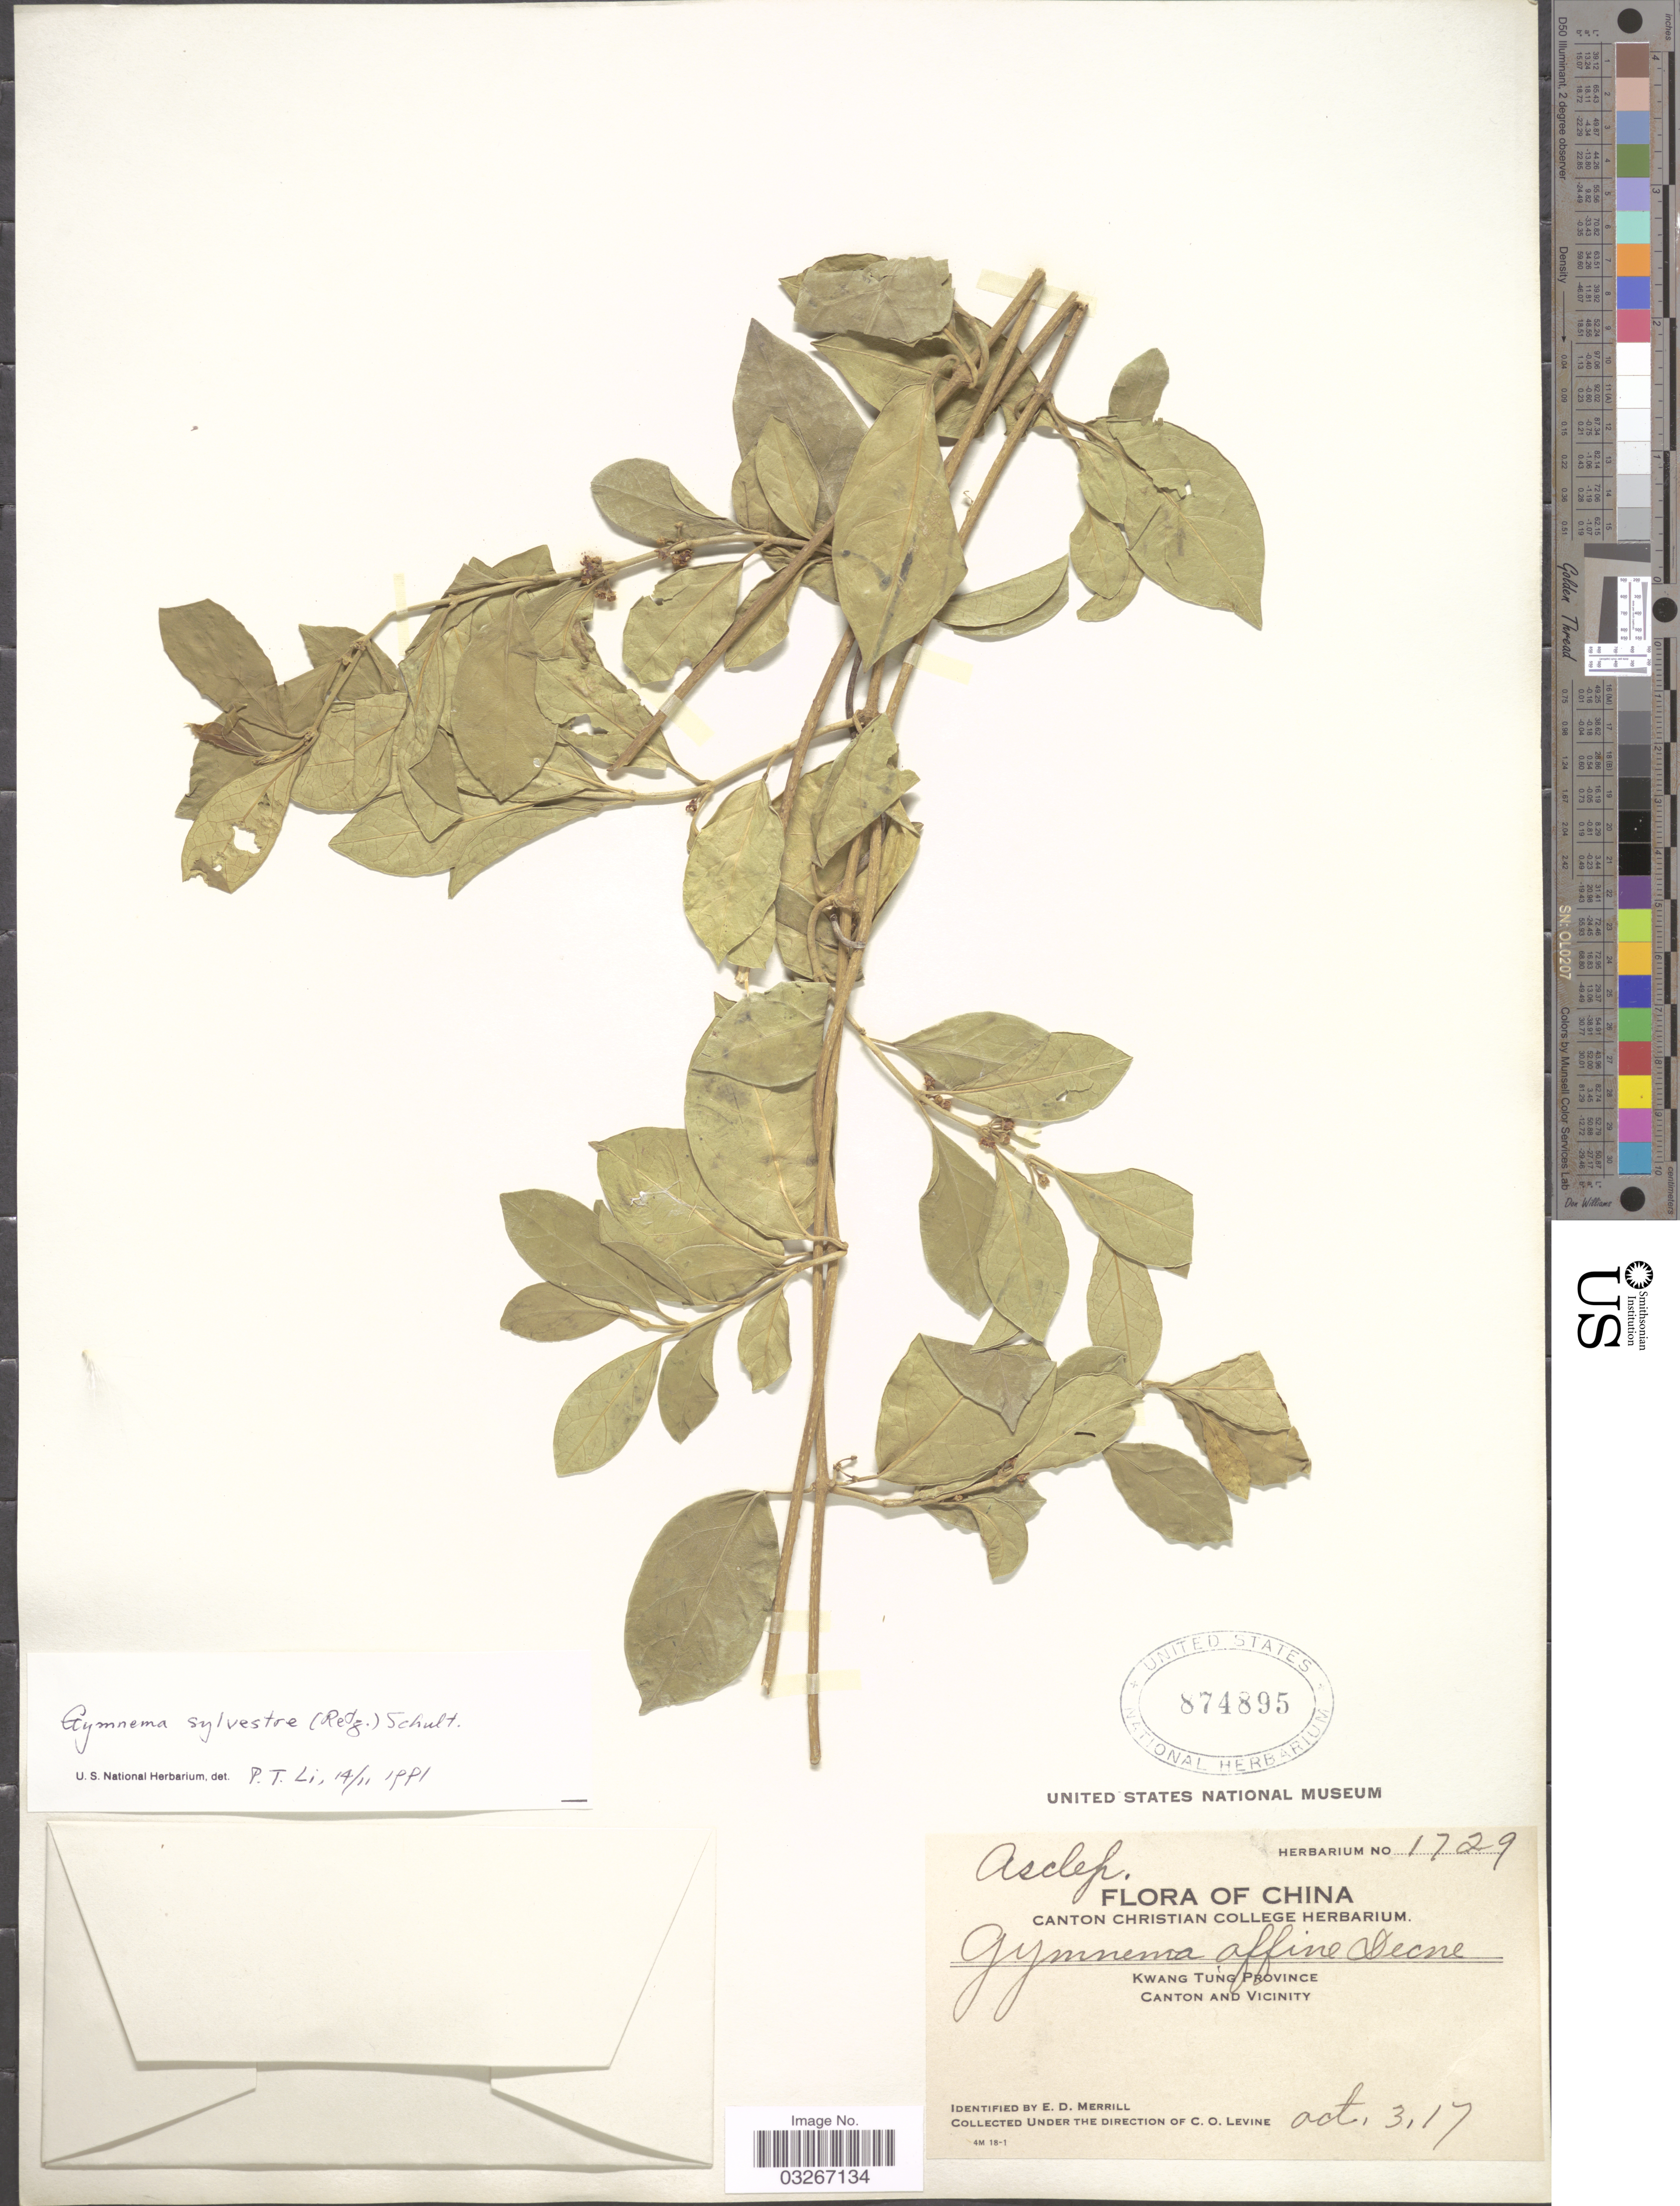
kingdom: Plantae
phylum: Tracheophyta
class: Magnoliopsida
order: Gentianales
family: Apocynaceae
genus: Gymnema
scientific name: Gymnema sylvestre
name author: (Retz.) R. Br. ex Schult. in Roem. & Schult.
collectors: C. O. Levine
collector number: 1729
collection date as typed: Transcribed d/m/y: 3/10/17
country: China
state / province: Guangdong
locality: Kwang Tung Province. Canton and Vicinity.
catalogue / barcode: US 874895